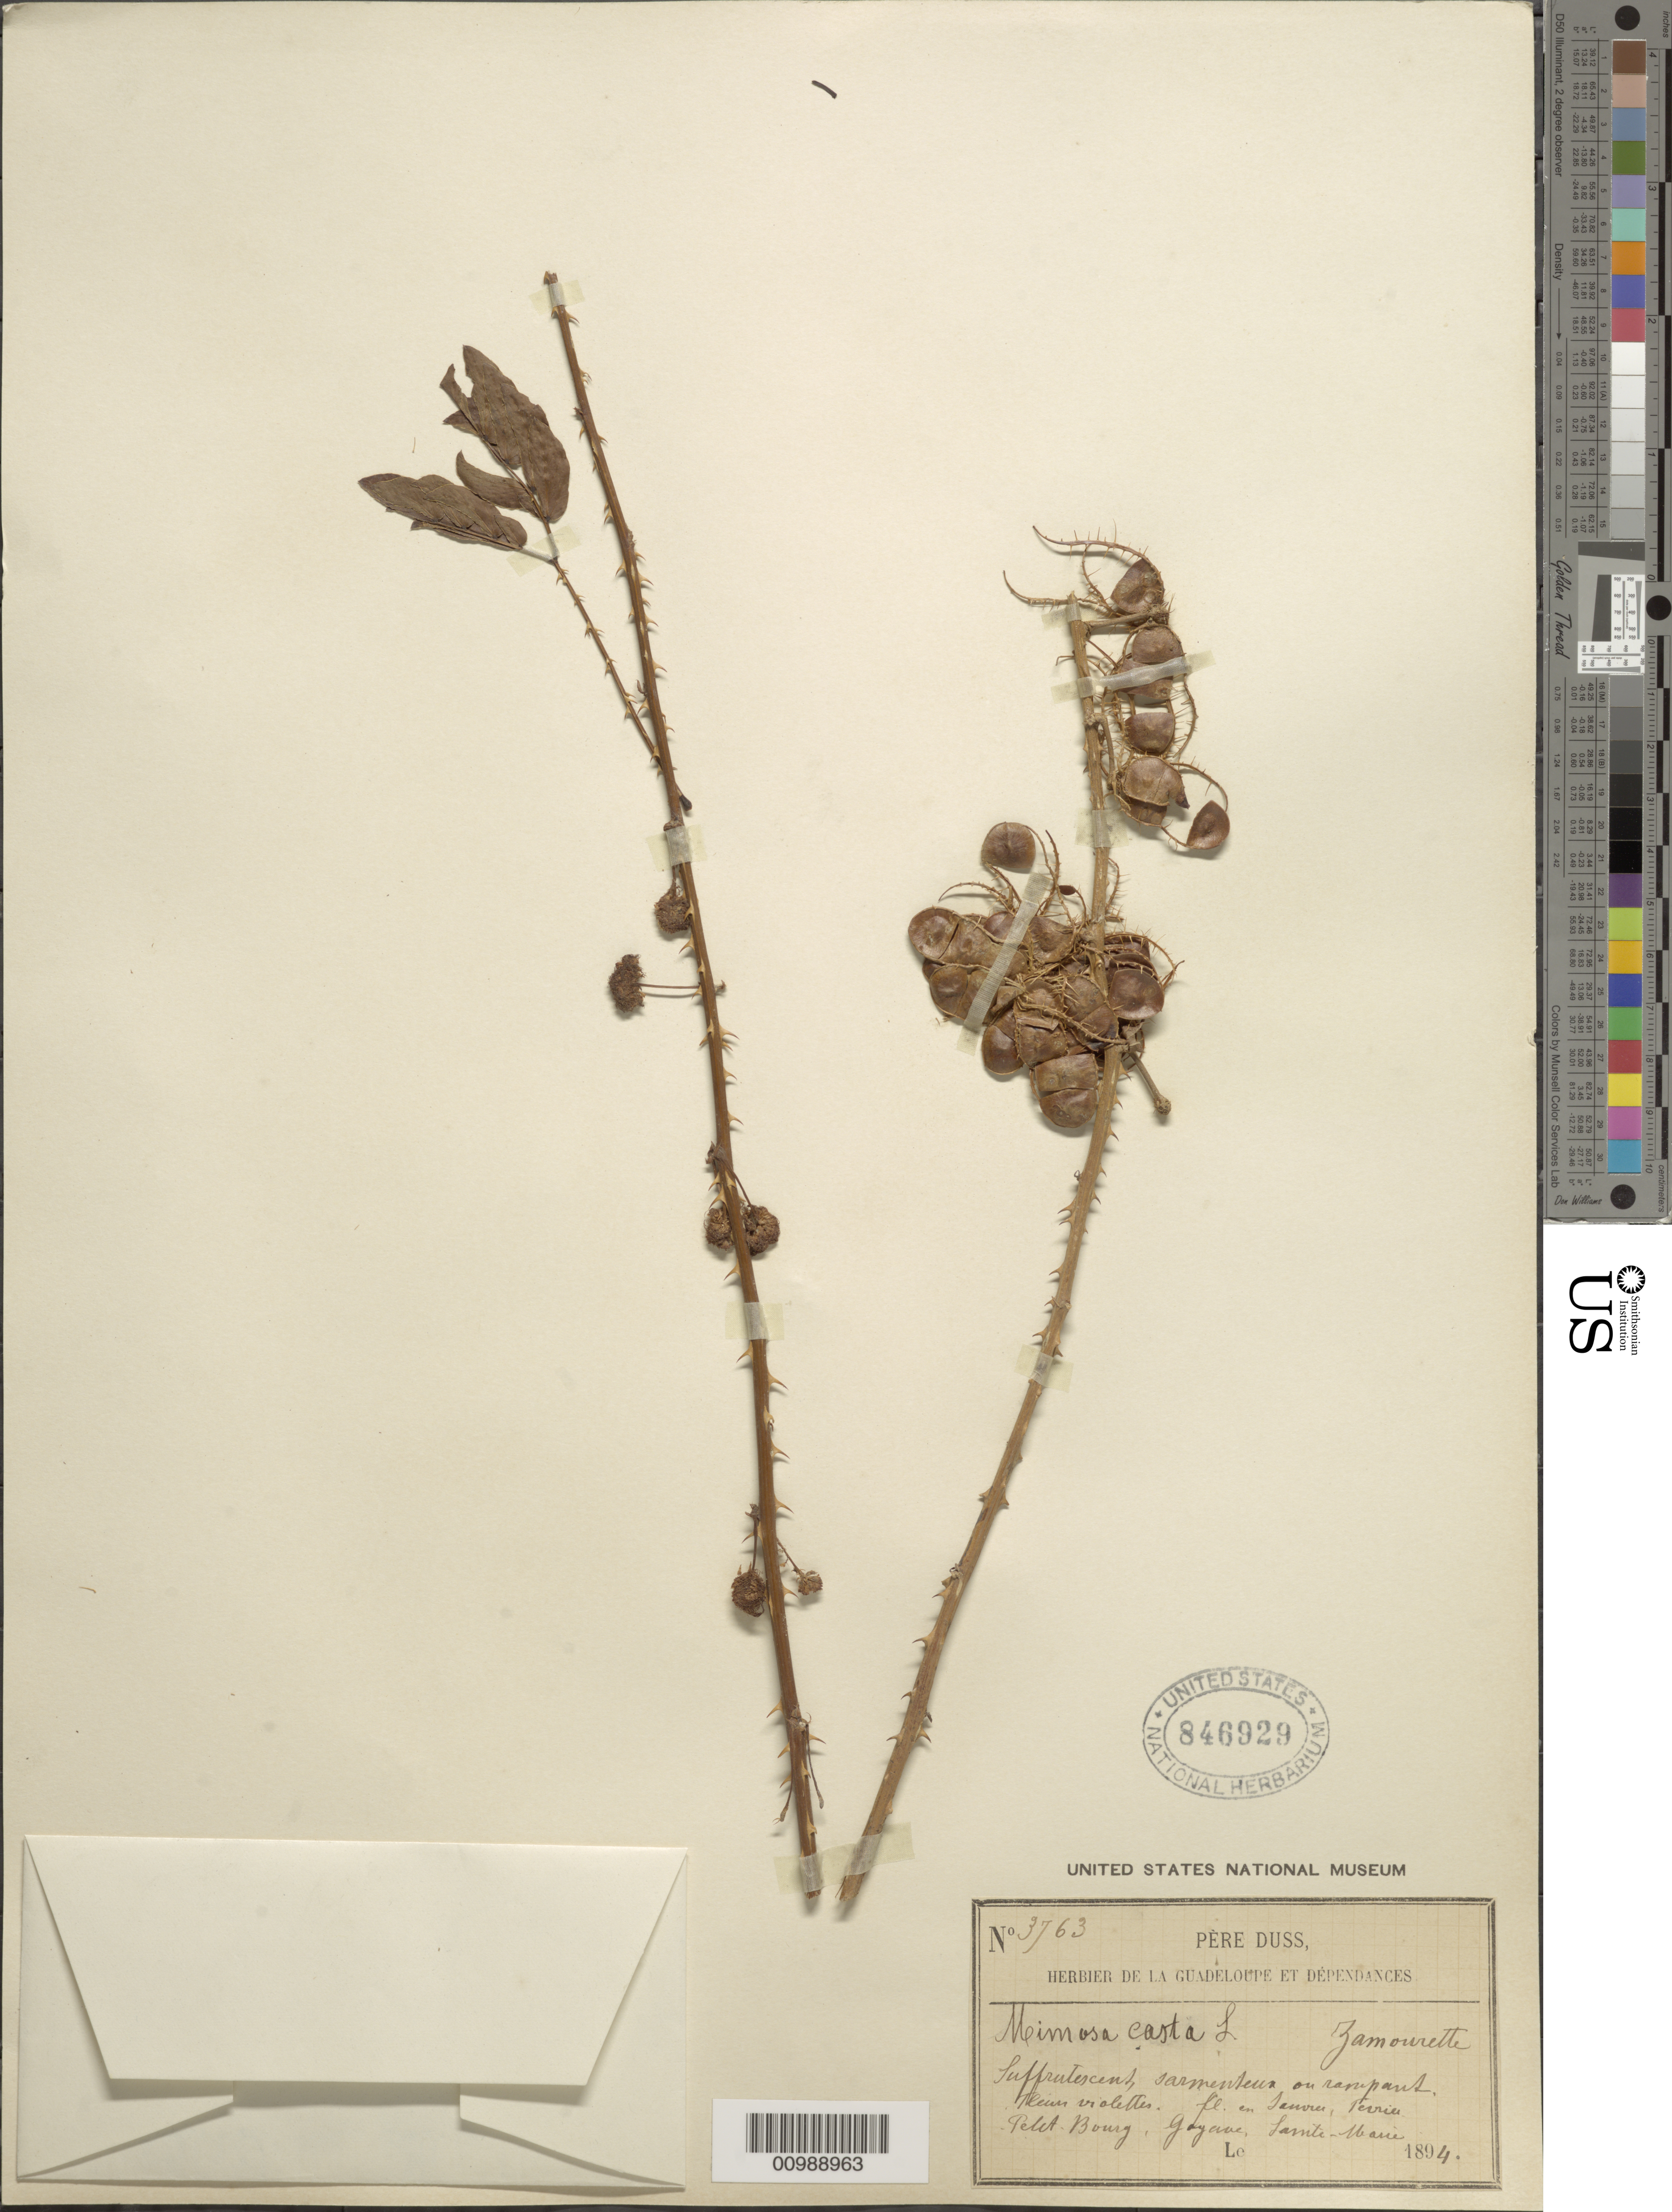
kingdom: Plantae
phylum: Tracheophyta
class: Magnoliopsida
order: Fabales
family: Fabaceae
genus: Mimosa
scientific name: Mimosa casta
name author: L.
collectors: Père Duss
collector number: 3763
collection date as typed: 1894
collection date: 1894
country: Guadeloupe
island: Basse Terre [Guadeloupe]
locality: Sainte-Marie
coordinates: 0 N, 0 E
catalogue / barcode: US 846929